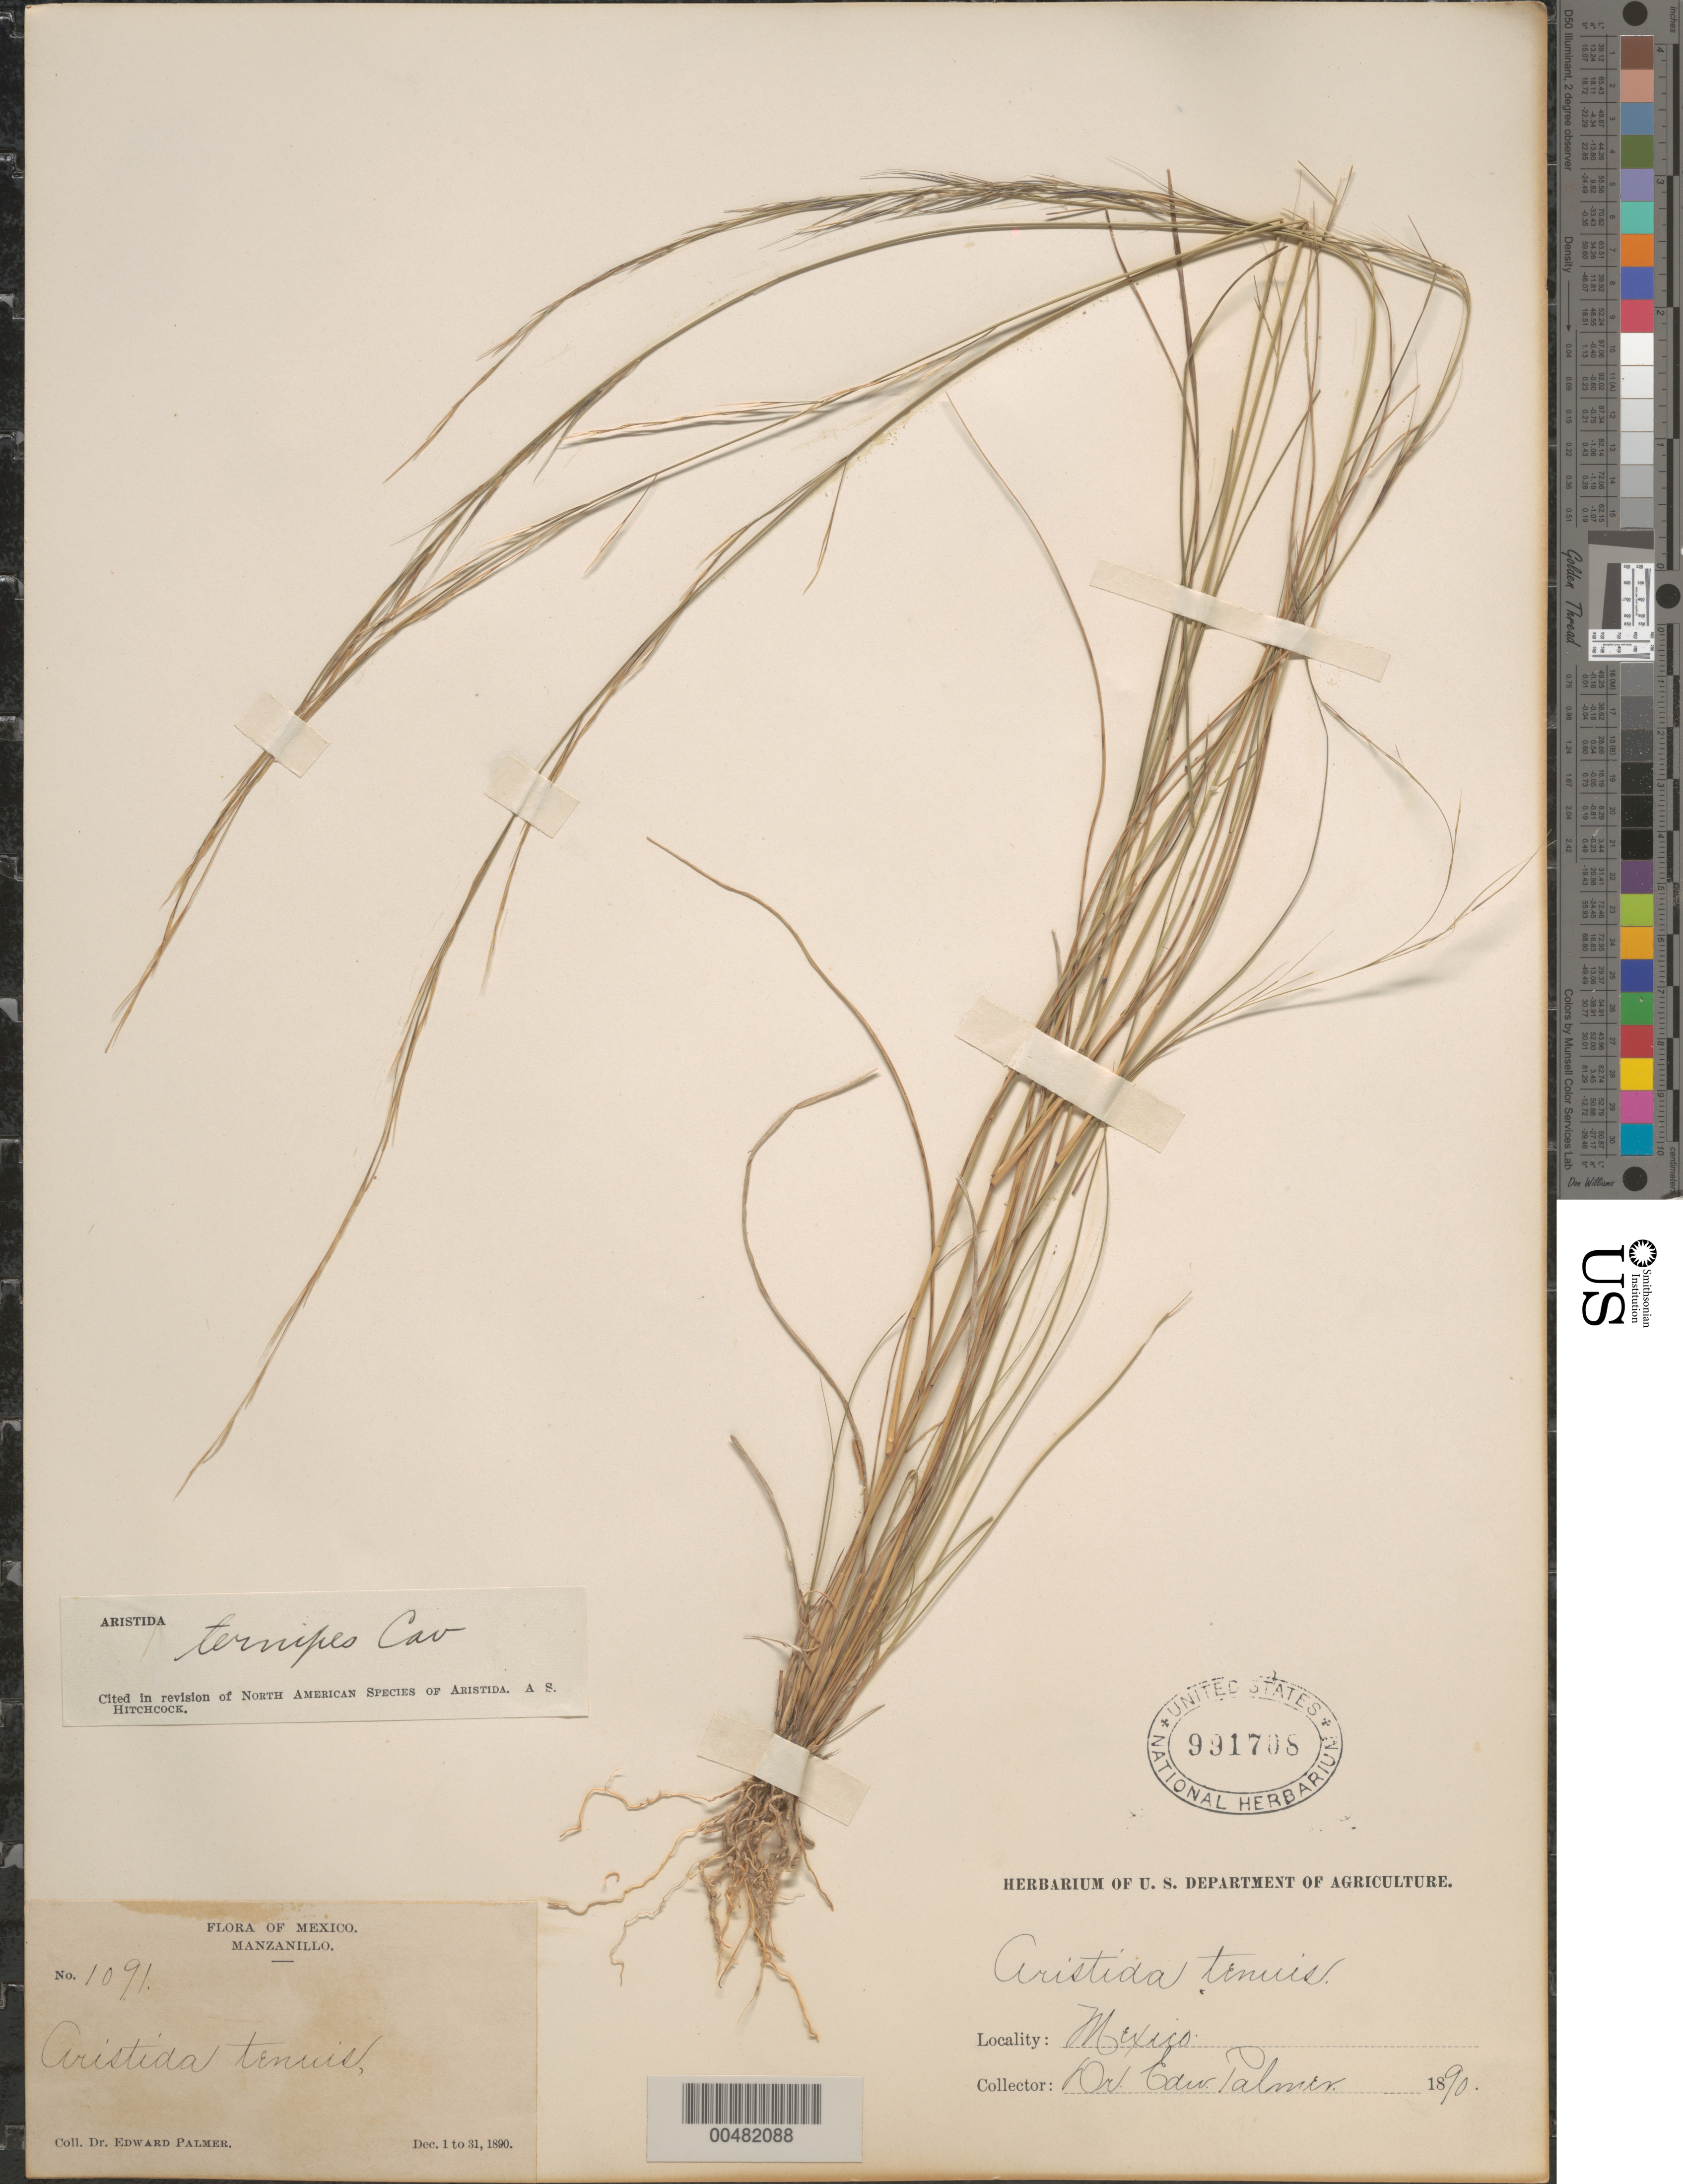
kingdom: Plantae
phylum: Tracheophyta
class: Liliopsida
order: Poales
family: Poaceae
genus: Aristida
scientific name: Aristida ternipes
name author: Cav.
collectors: E. Palmer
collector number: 1091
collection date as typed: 1 Dec 1890 to 31 Dec 1890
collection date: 1890-12-01/1890-12-31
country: Mexico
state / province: Colima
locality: Manzanillo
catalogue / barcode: US 991708